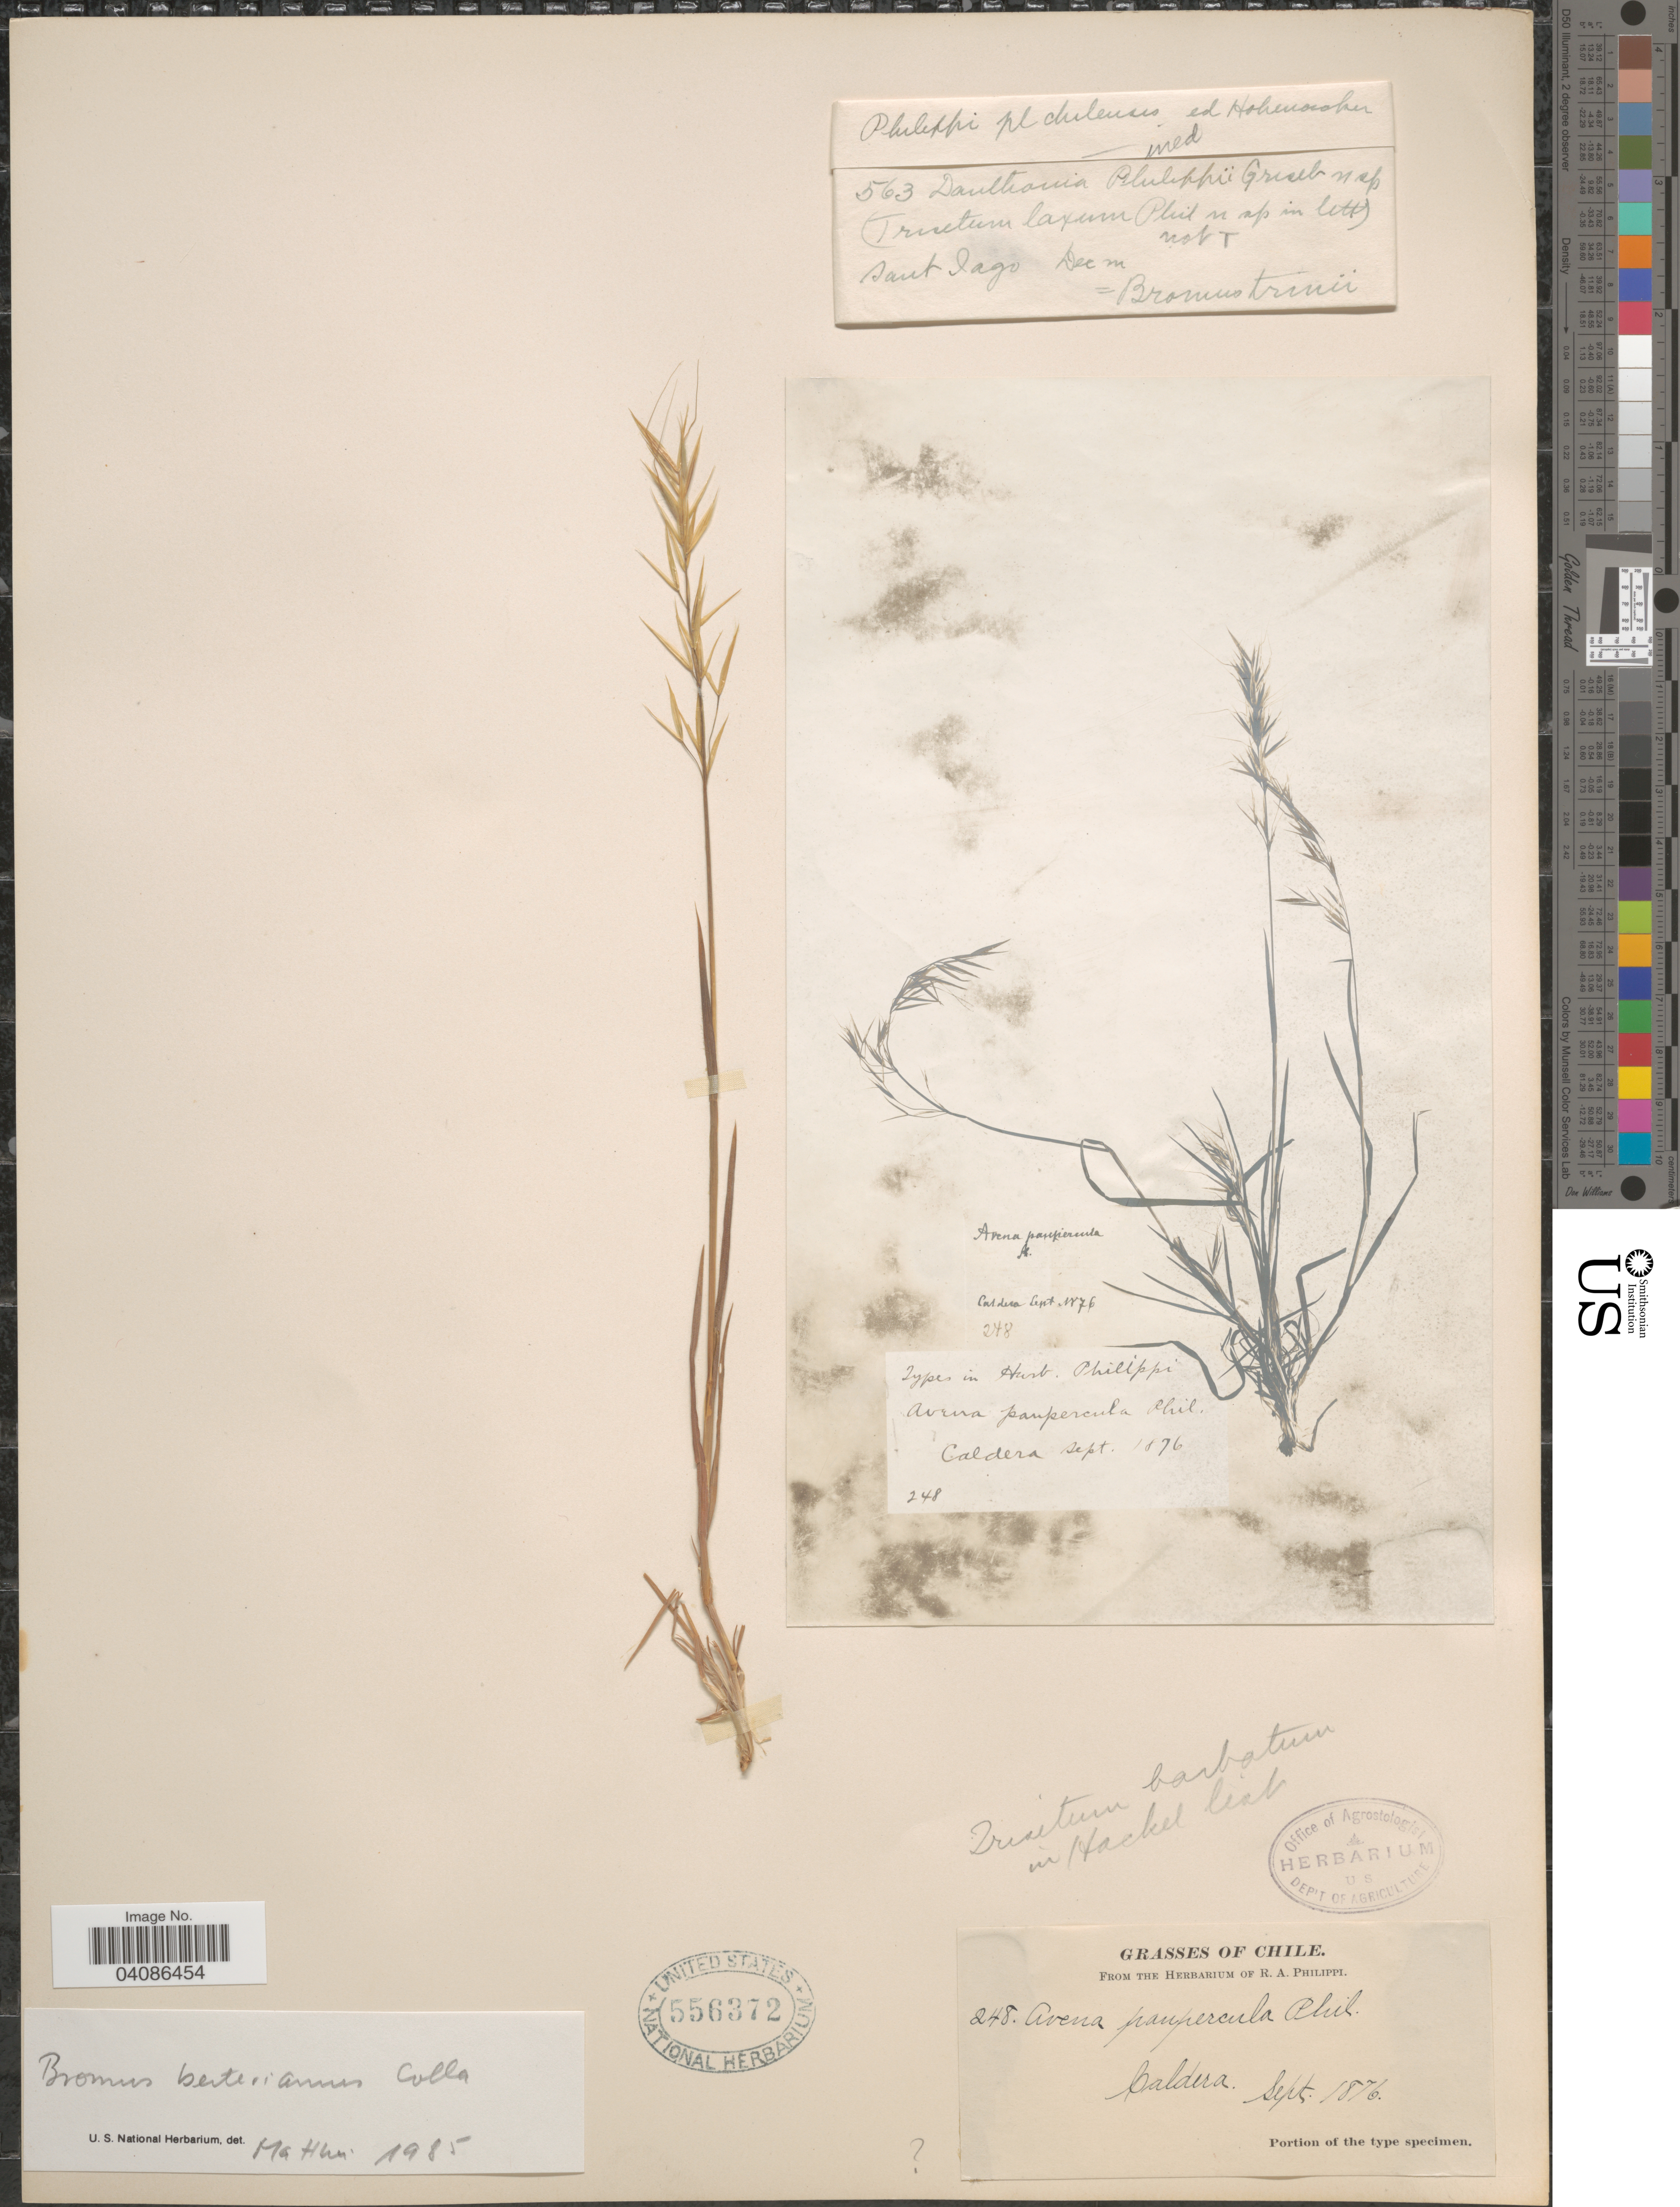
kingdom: Plantae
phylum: Tracheophyta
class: Liliopsida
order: Poales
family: Poaceae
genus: Bromus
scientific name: Bromus berteroanus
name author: Colla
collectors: ex. herb. R.A. Philippi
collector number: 248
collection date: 1876-09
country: Chile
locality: Caldera.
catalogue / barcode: US 556372